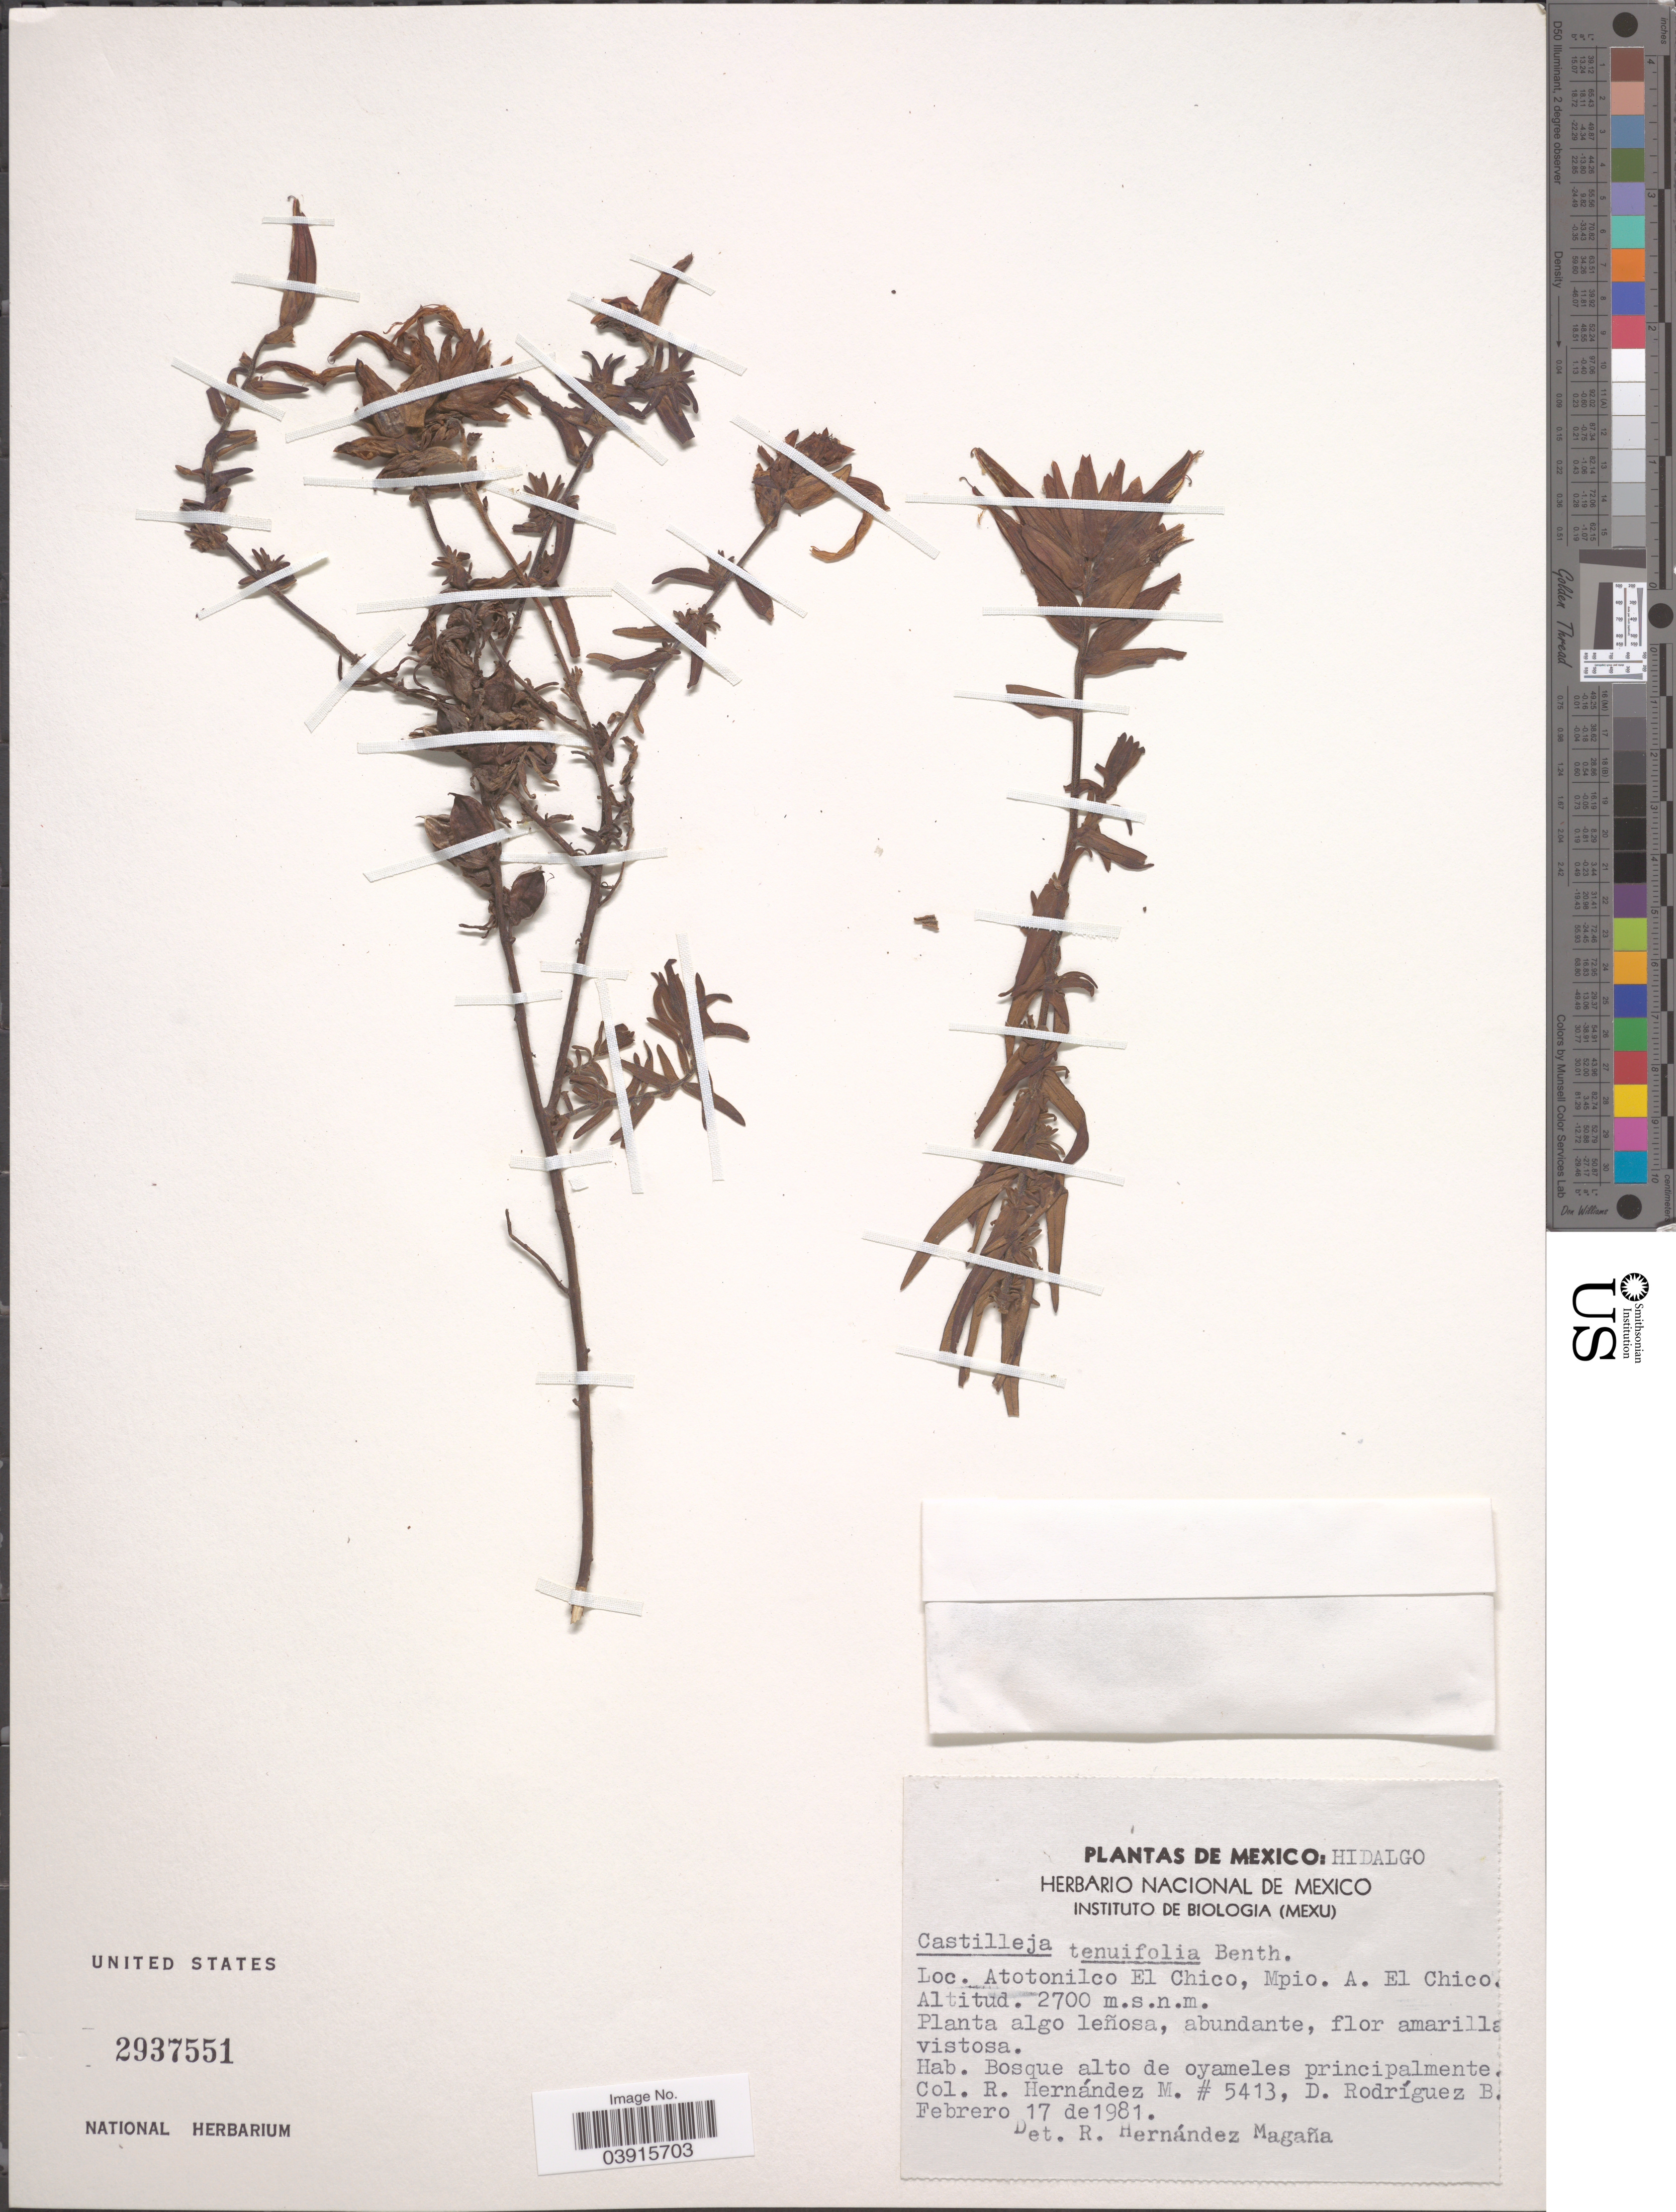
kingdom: Plantae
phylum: Tracheophyta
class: Magnoliopsida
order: Lamiales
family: Orobanchaceae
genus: Castilleja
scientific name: Castilleja tenuiflora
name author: Benth.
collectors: R. Hernández M. & D. Rodríguez B.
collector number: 5413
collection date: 1981-02-17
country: Mexico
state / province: Hidalgo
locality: Atotonilco El Chico, Mpio. A. El Chico.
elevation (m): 2700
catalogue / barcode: US 2937551